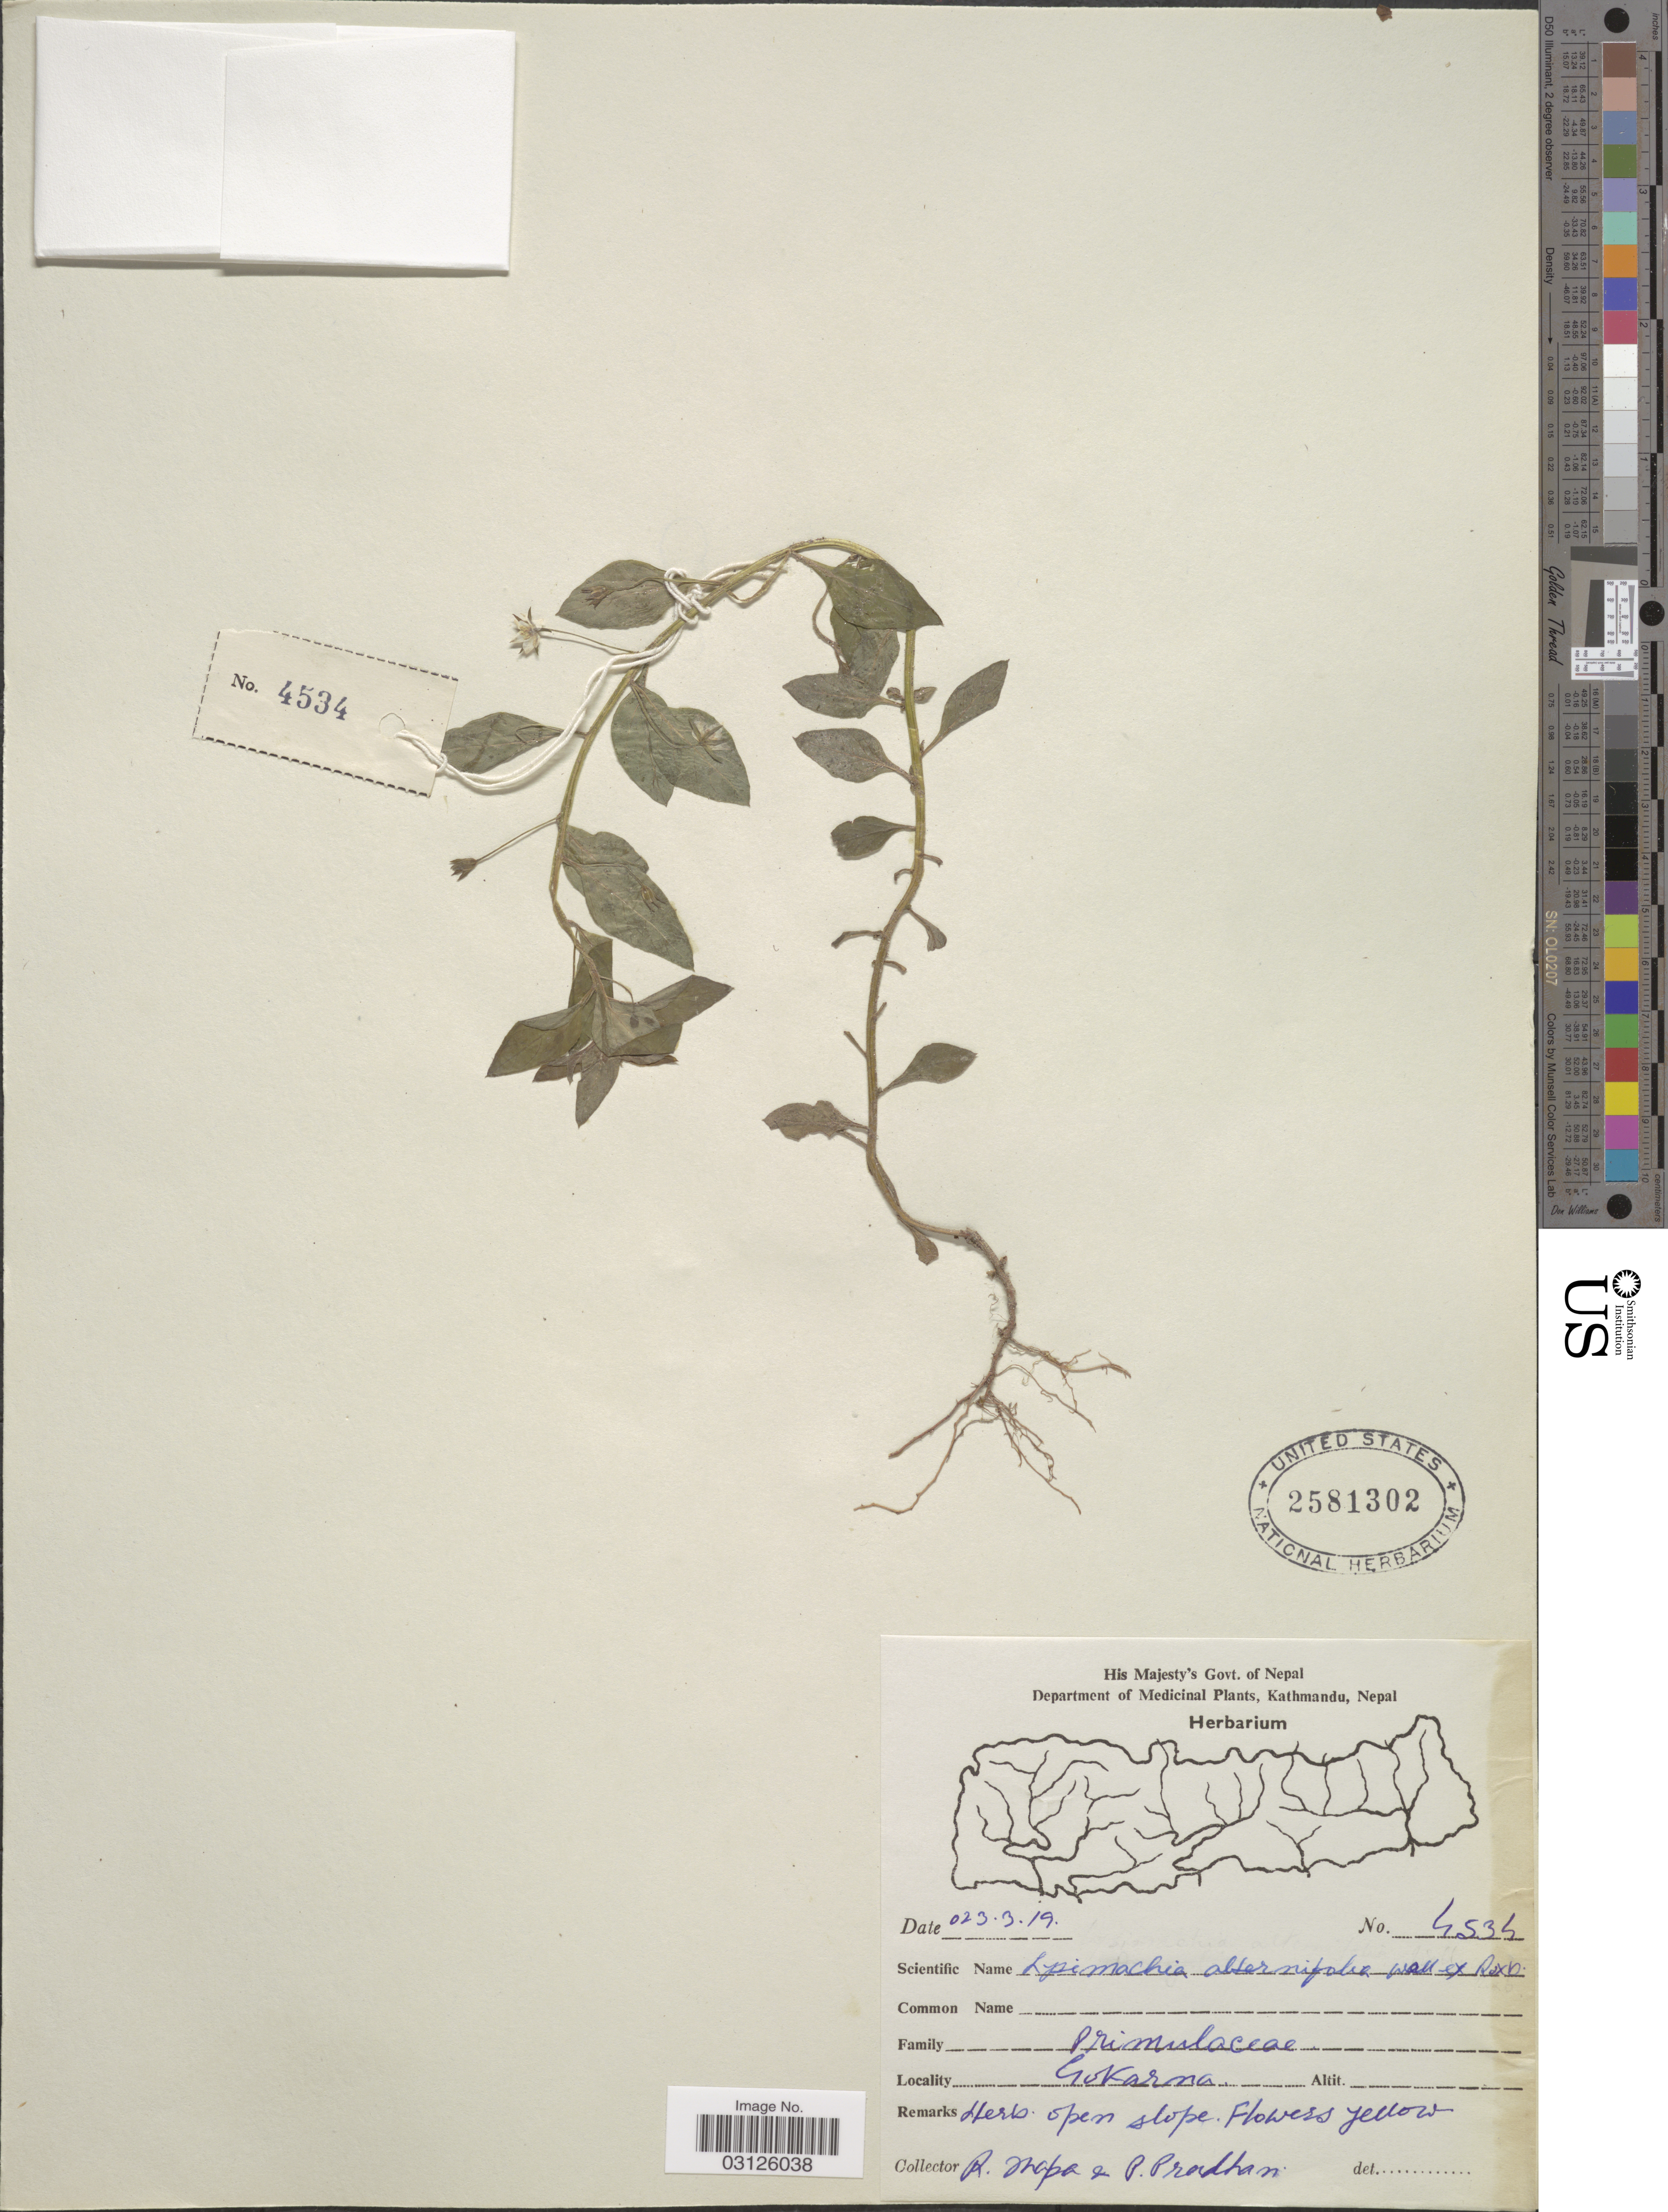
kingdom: Plantae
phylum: Tracheophyta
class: Magnoliopsida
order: Ericales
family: Primulaceae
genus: Lysimachia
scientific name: Lysimachia alternifolia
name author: Wall.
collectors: R. Thapa & P. Pradhan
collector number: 4534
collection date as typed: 023.3.19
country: Nepal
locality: Gokarna.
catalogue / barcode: US 2581302